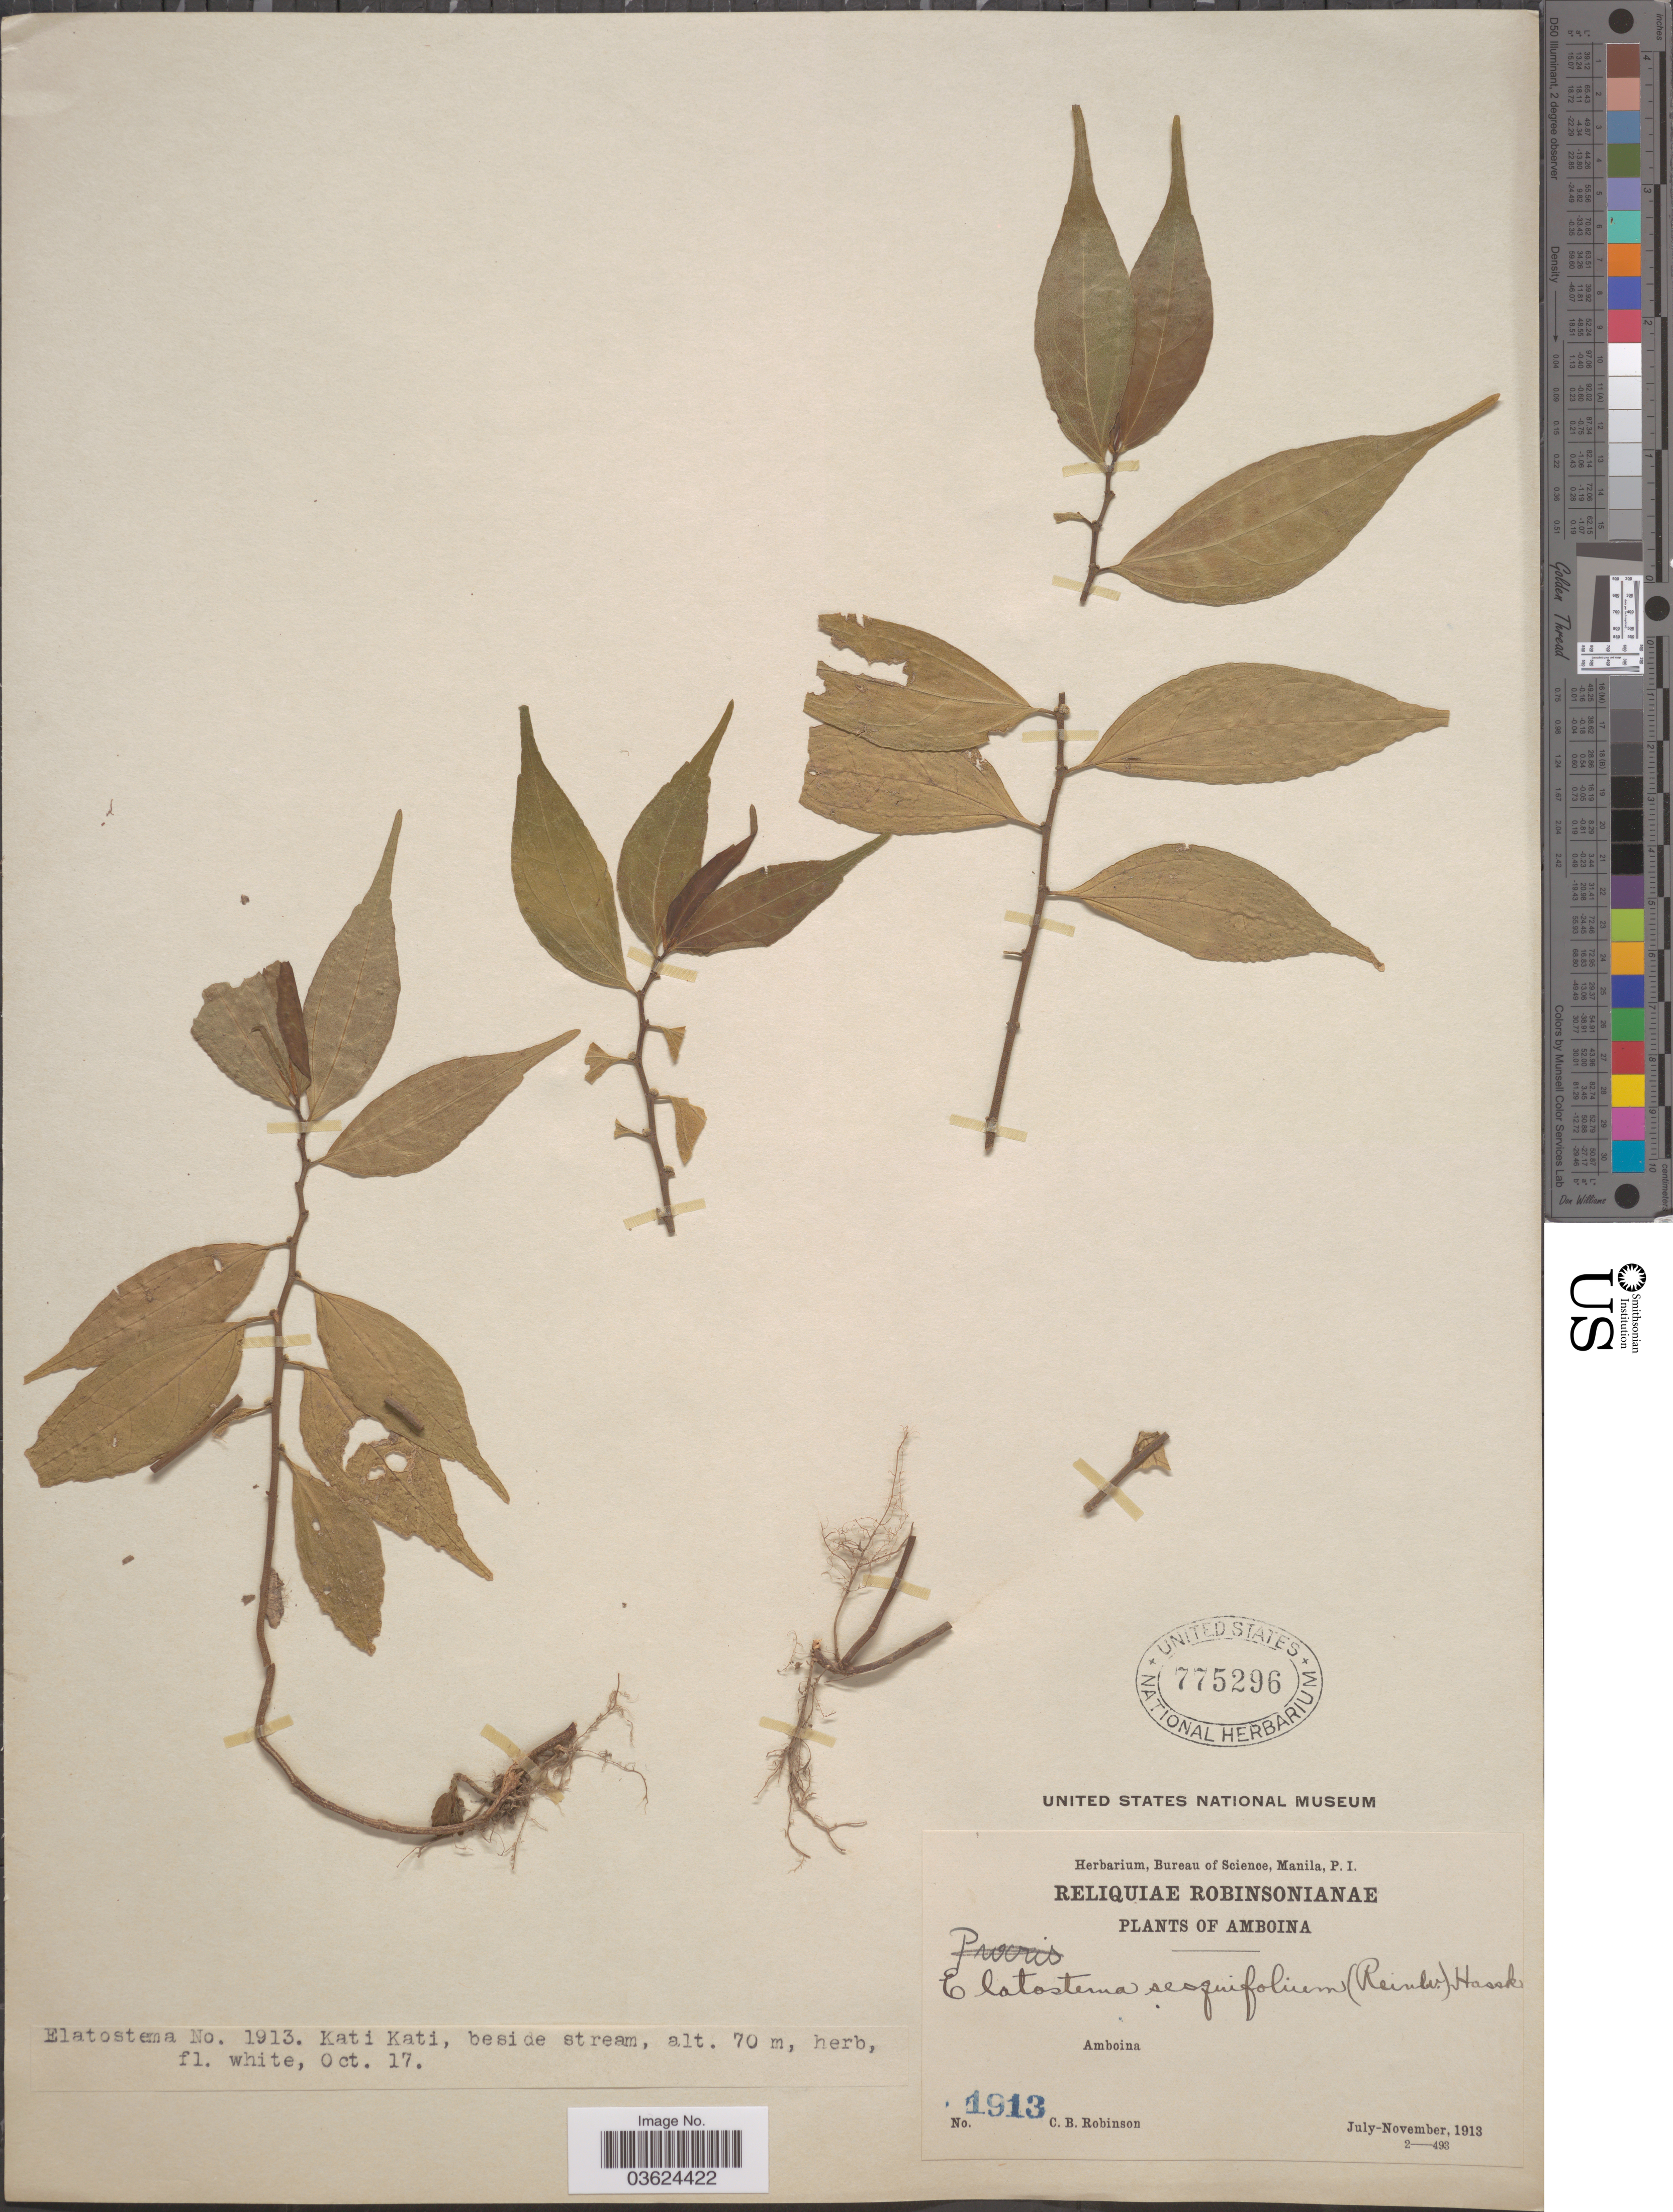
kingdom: Plantae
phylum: Tracheophyta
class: Magnoliopsida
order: Rosales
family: Urticaceae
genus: Elatostema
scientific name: Elatostema sesquifolium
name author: Hassk.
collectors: C. Robinson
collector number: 1913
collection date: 1913-10-17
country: Indonesia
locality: Amboina. Kati Kati, beside stream.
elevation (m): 70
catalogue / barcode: US 775296